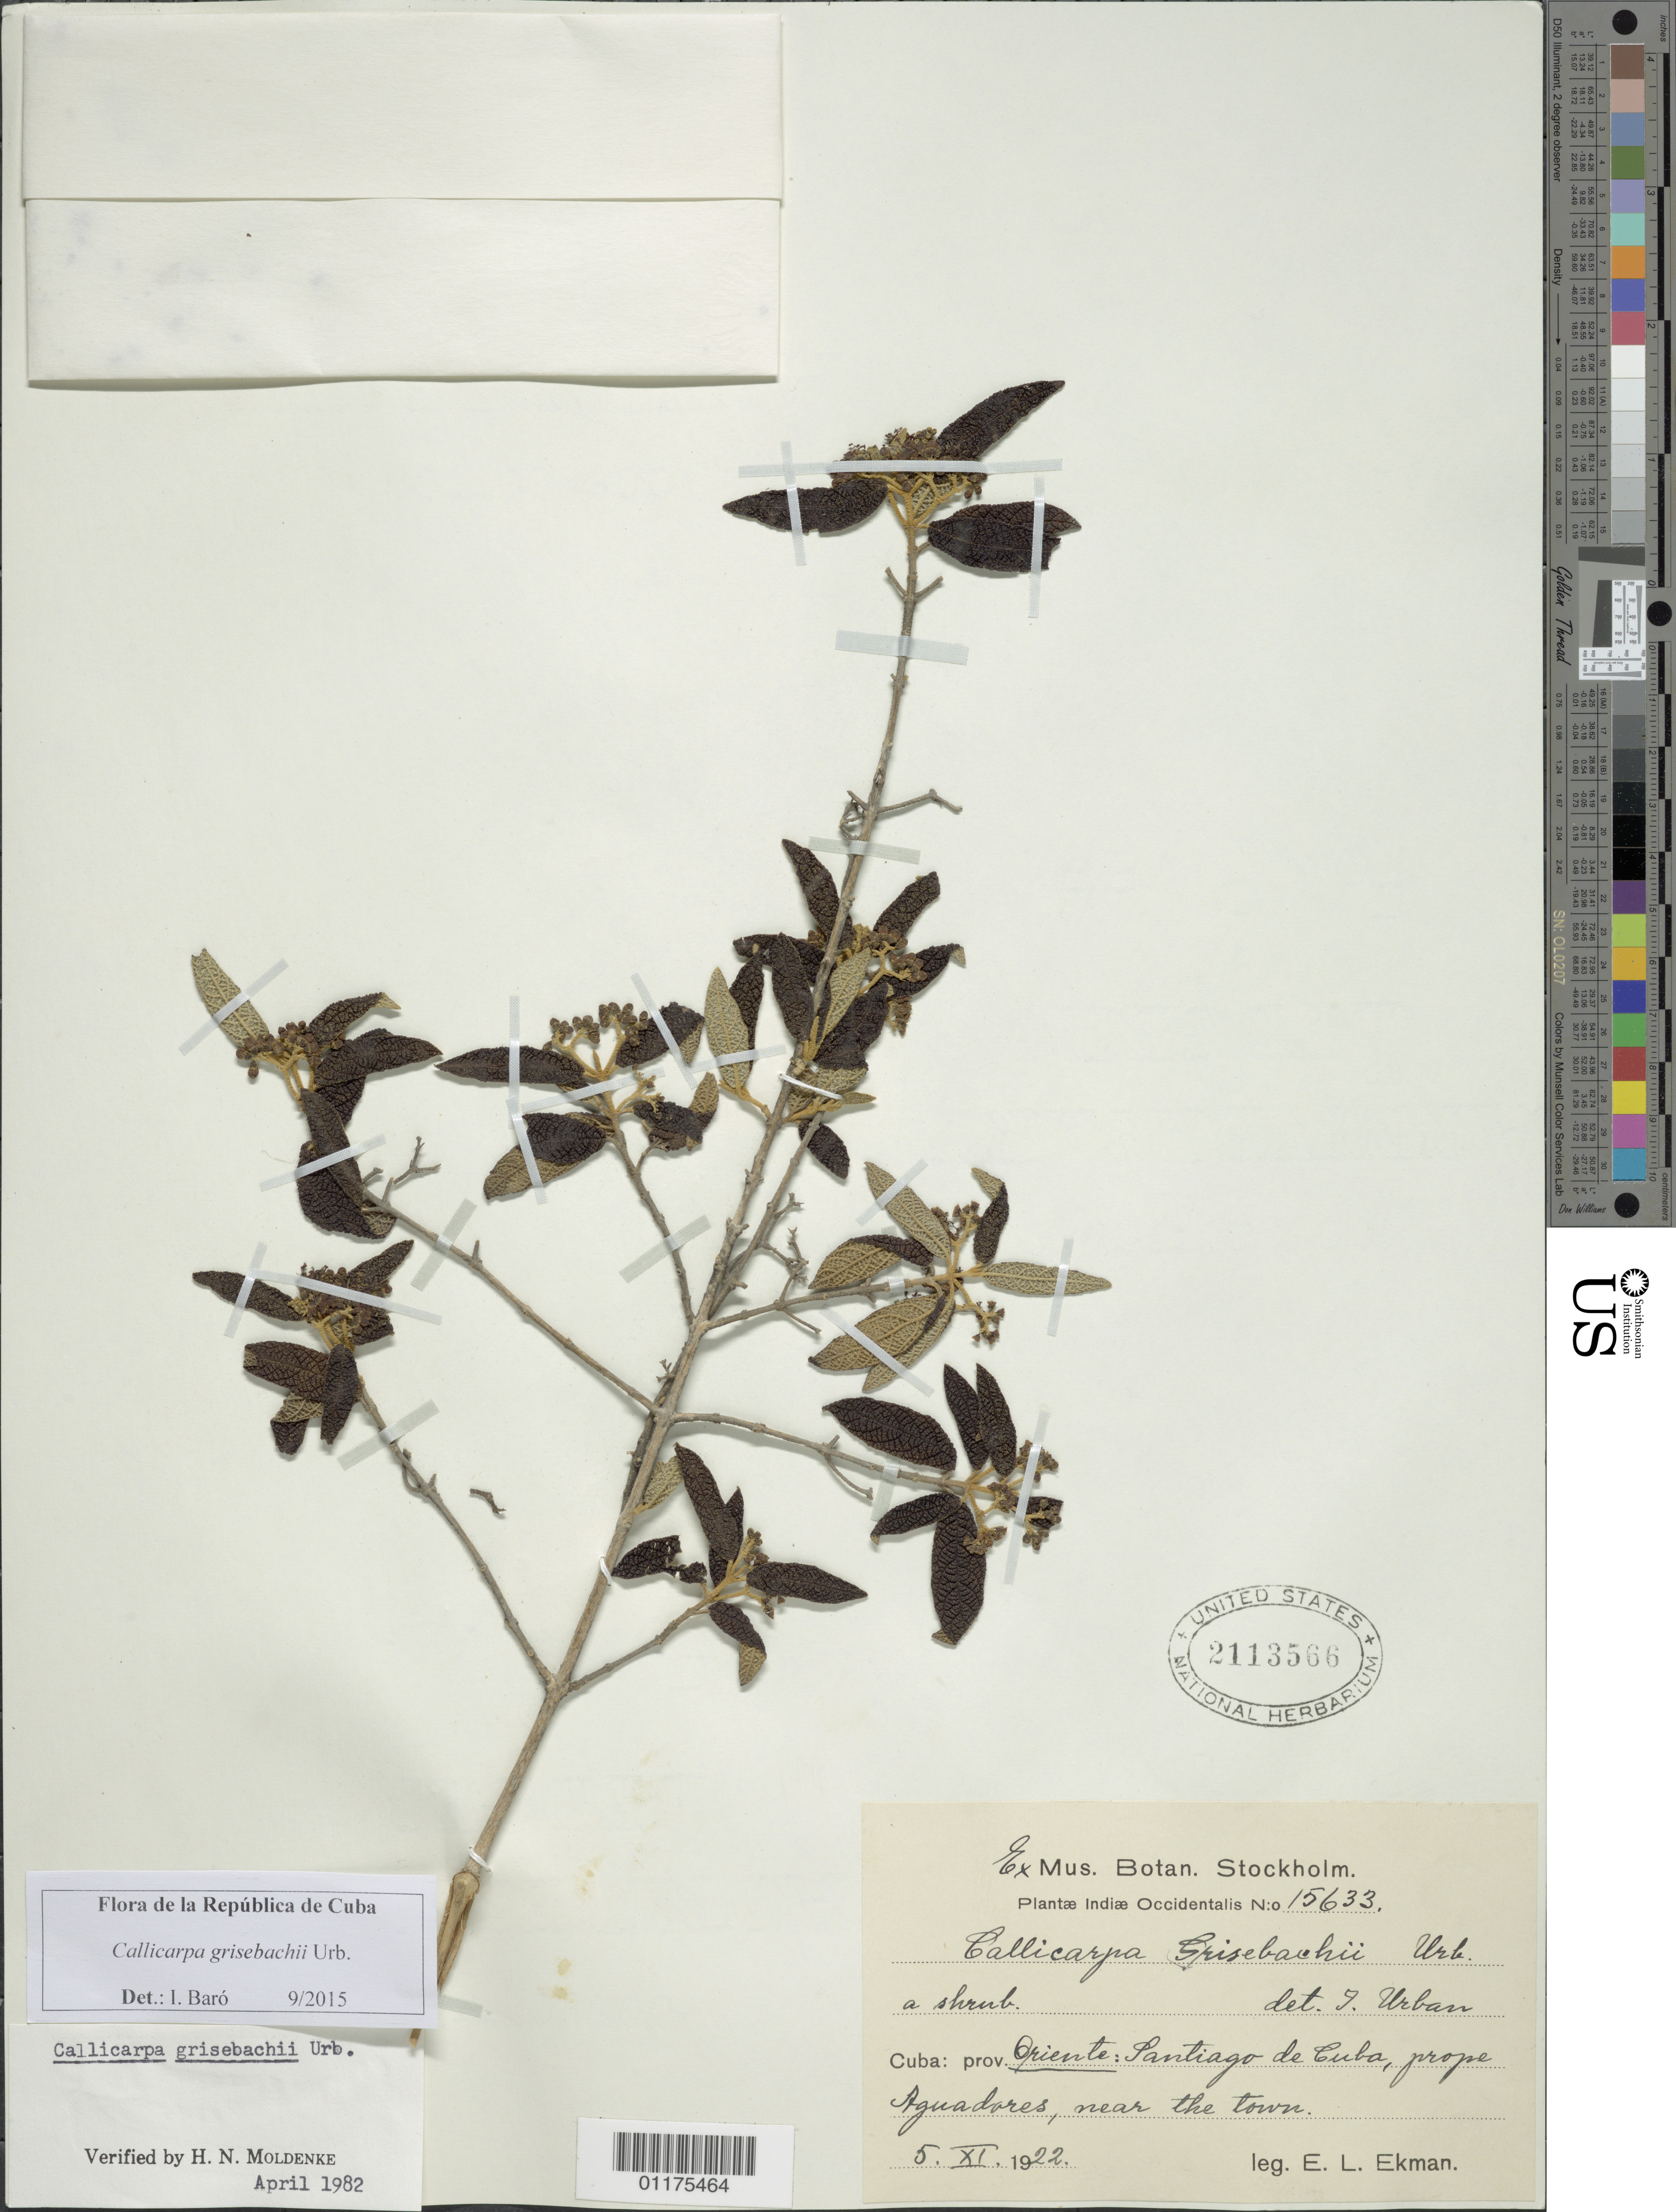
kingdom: Plantae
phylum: Tracheophyta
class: Magnoliopsida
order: Lamiales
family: Lamiaceae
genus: Callicarpa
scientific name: Callicarpa grisebachii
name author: Urb.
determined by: Baró Oliedo, I.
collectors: E. L. Ekman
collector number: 15633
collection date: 1922-11-05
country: Cuba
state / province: Santiago de Cuba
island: Cuba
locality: Prope Aguadores, near the town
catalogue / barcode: US 2113566